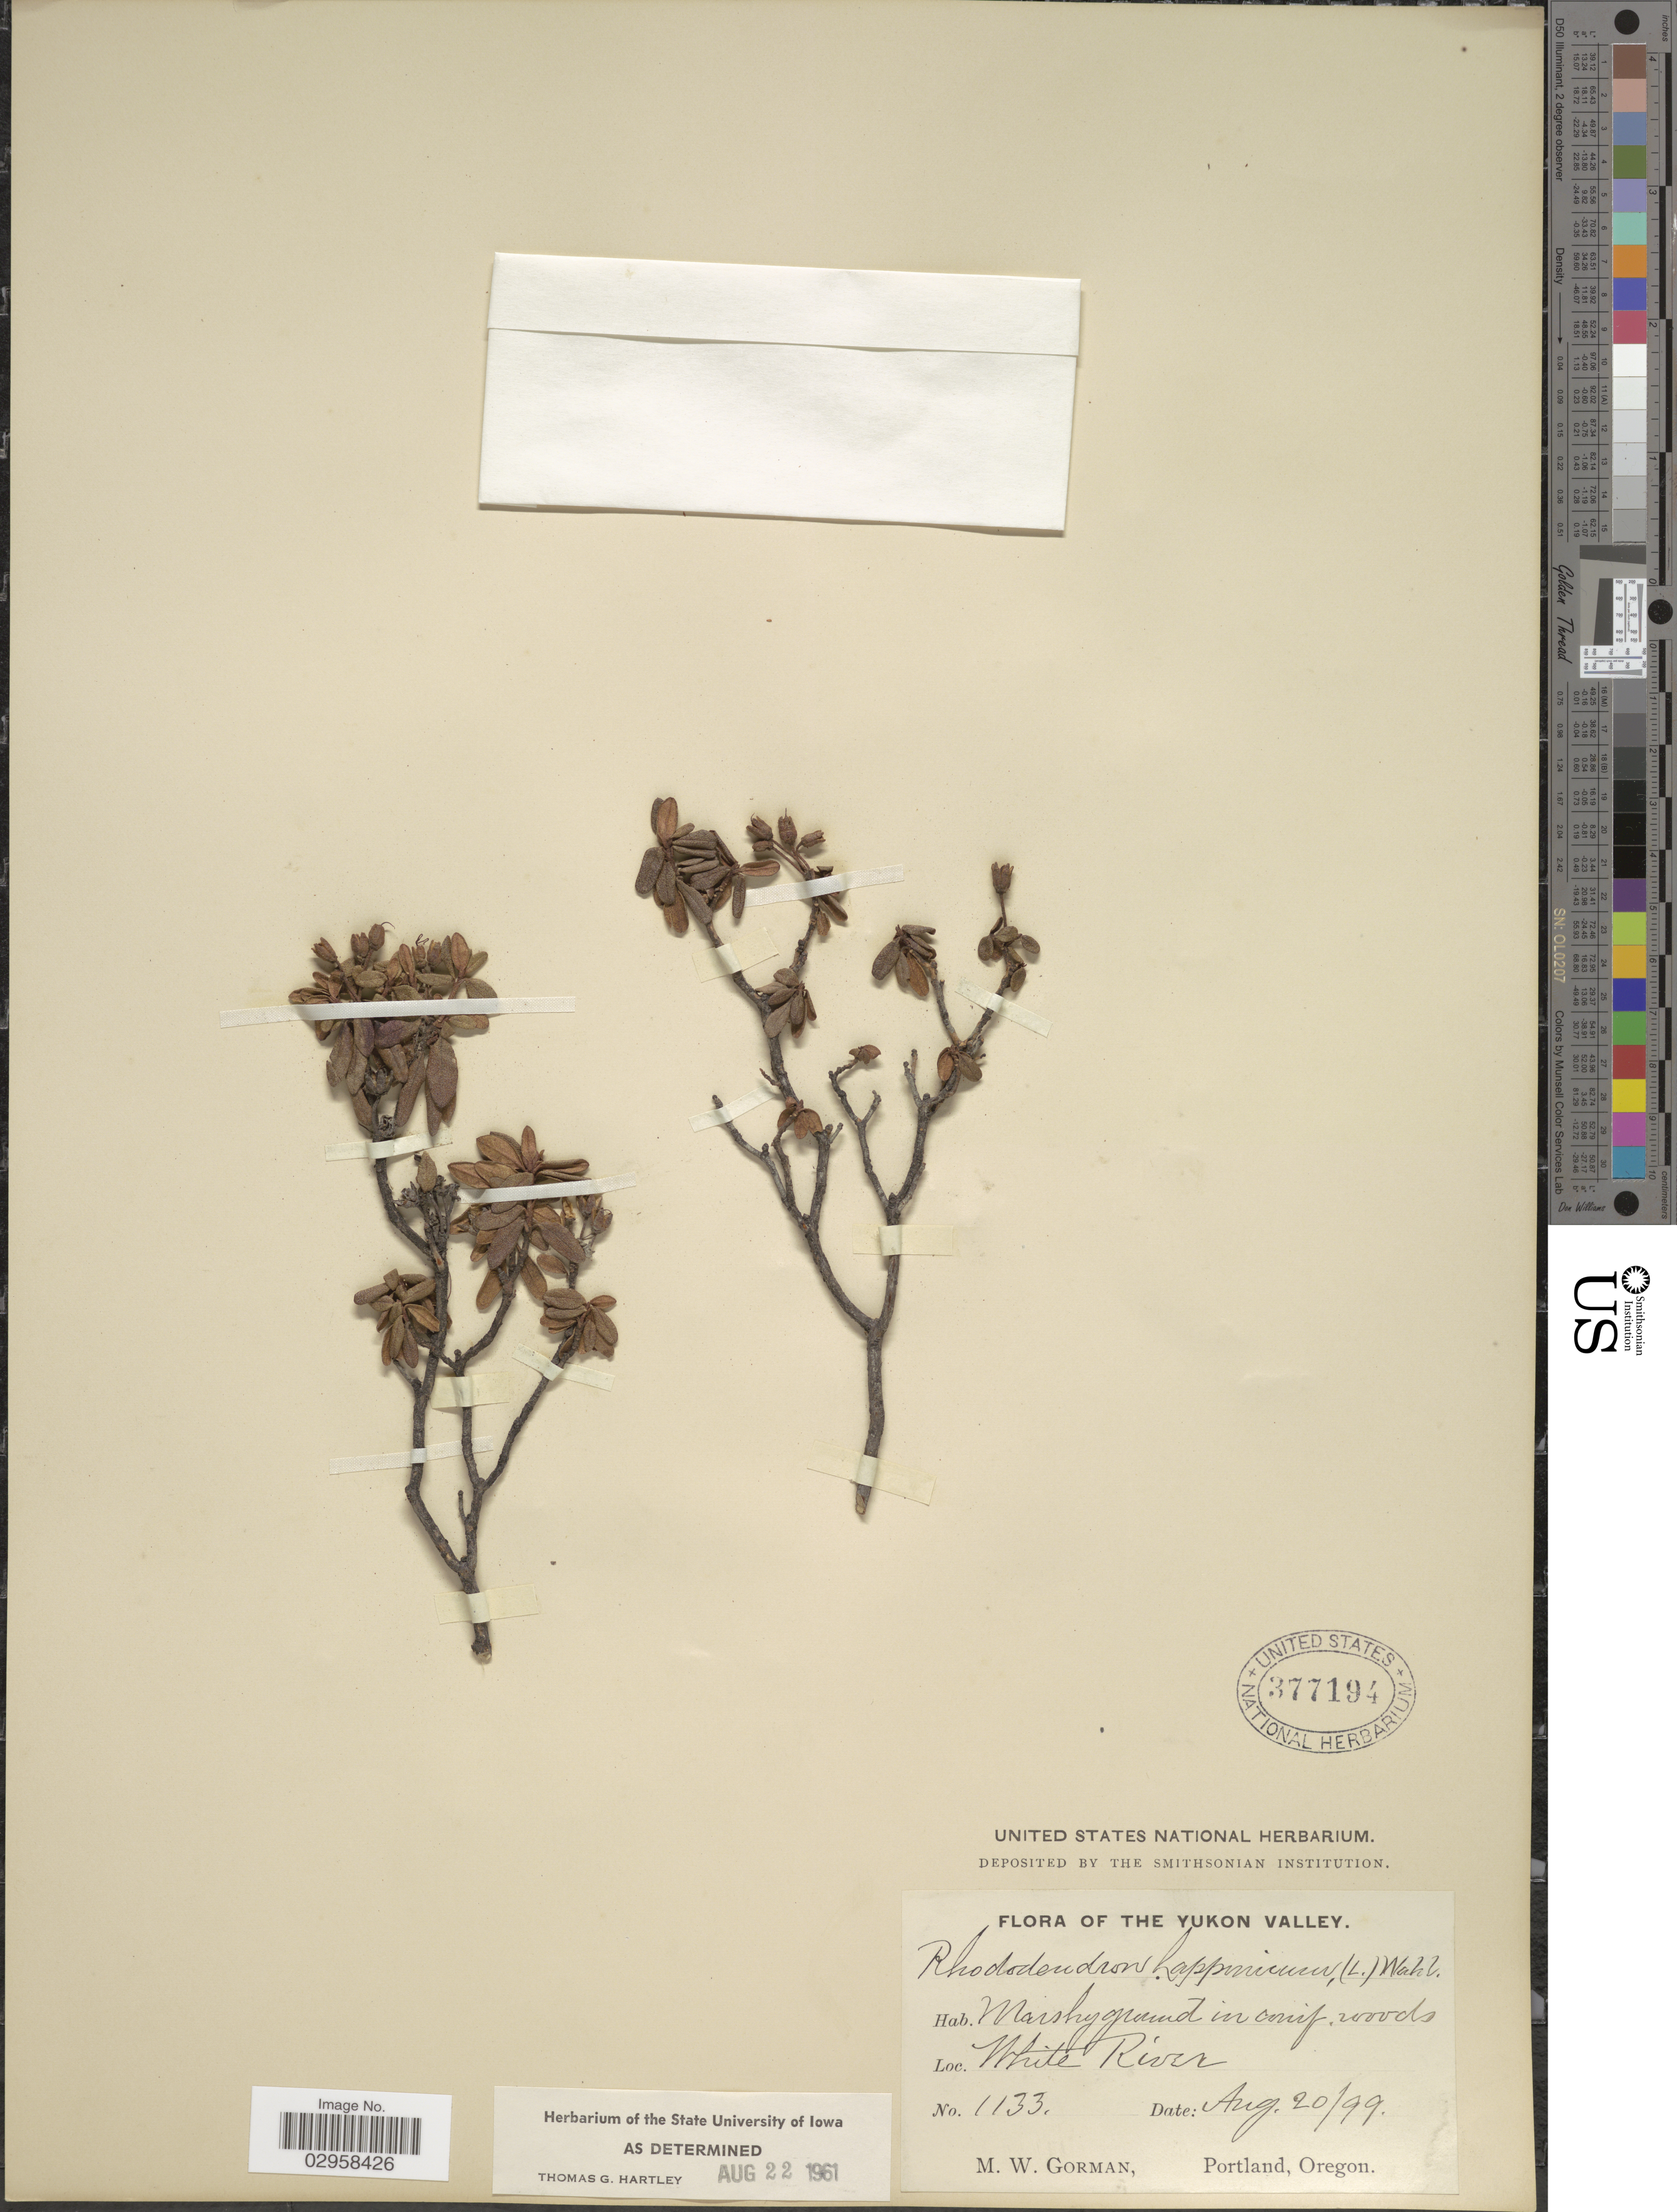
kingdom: Plantae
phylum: Tracheophyta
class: Magnoliopsida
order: Ericales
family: Ericaceae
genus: Rhododendron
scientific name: Rhododendron lapponicum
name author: (L.) Wahlenb.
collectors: M. W. Gorman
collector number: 1133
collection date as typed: Transcribed d/m/y: 20/8/99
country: Canada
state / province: Yukon Territory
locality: The Yukon Valley. White River.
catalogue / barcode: US 377194